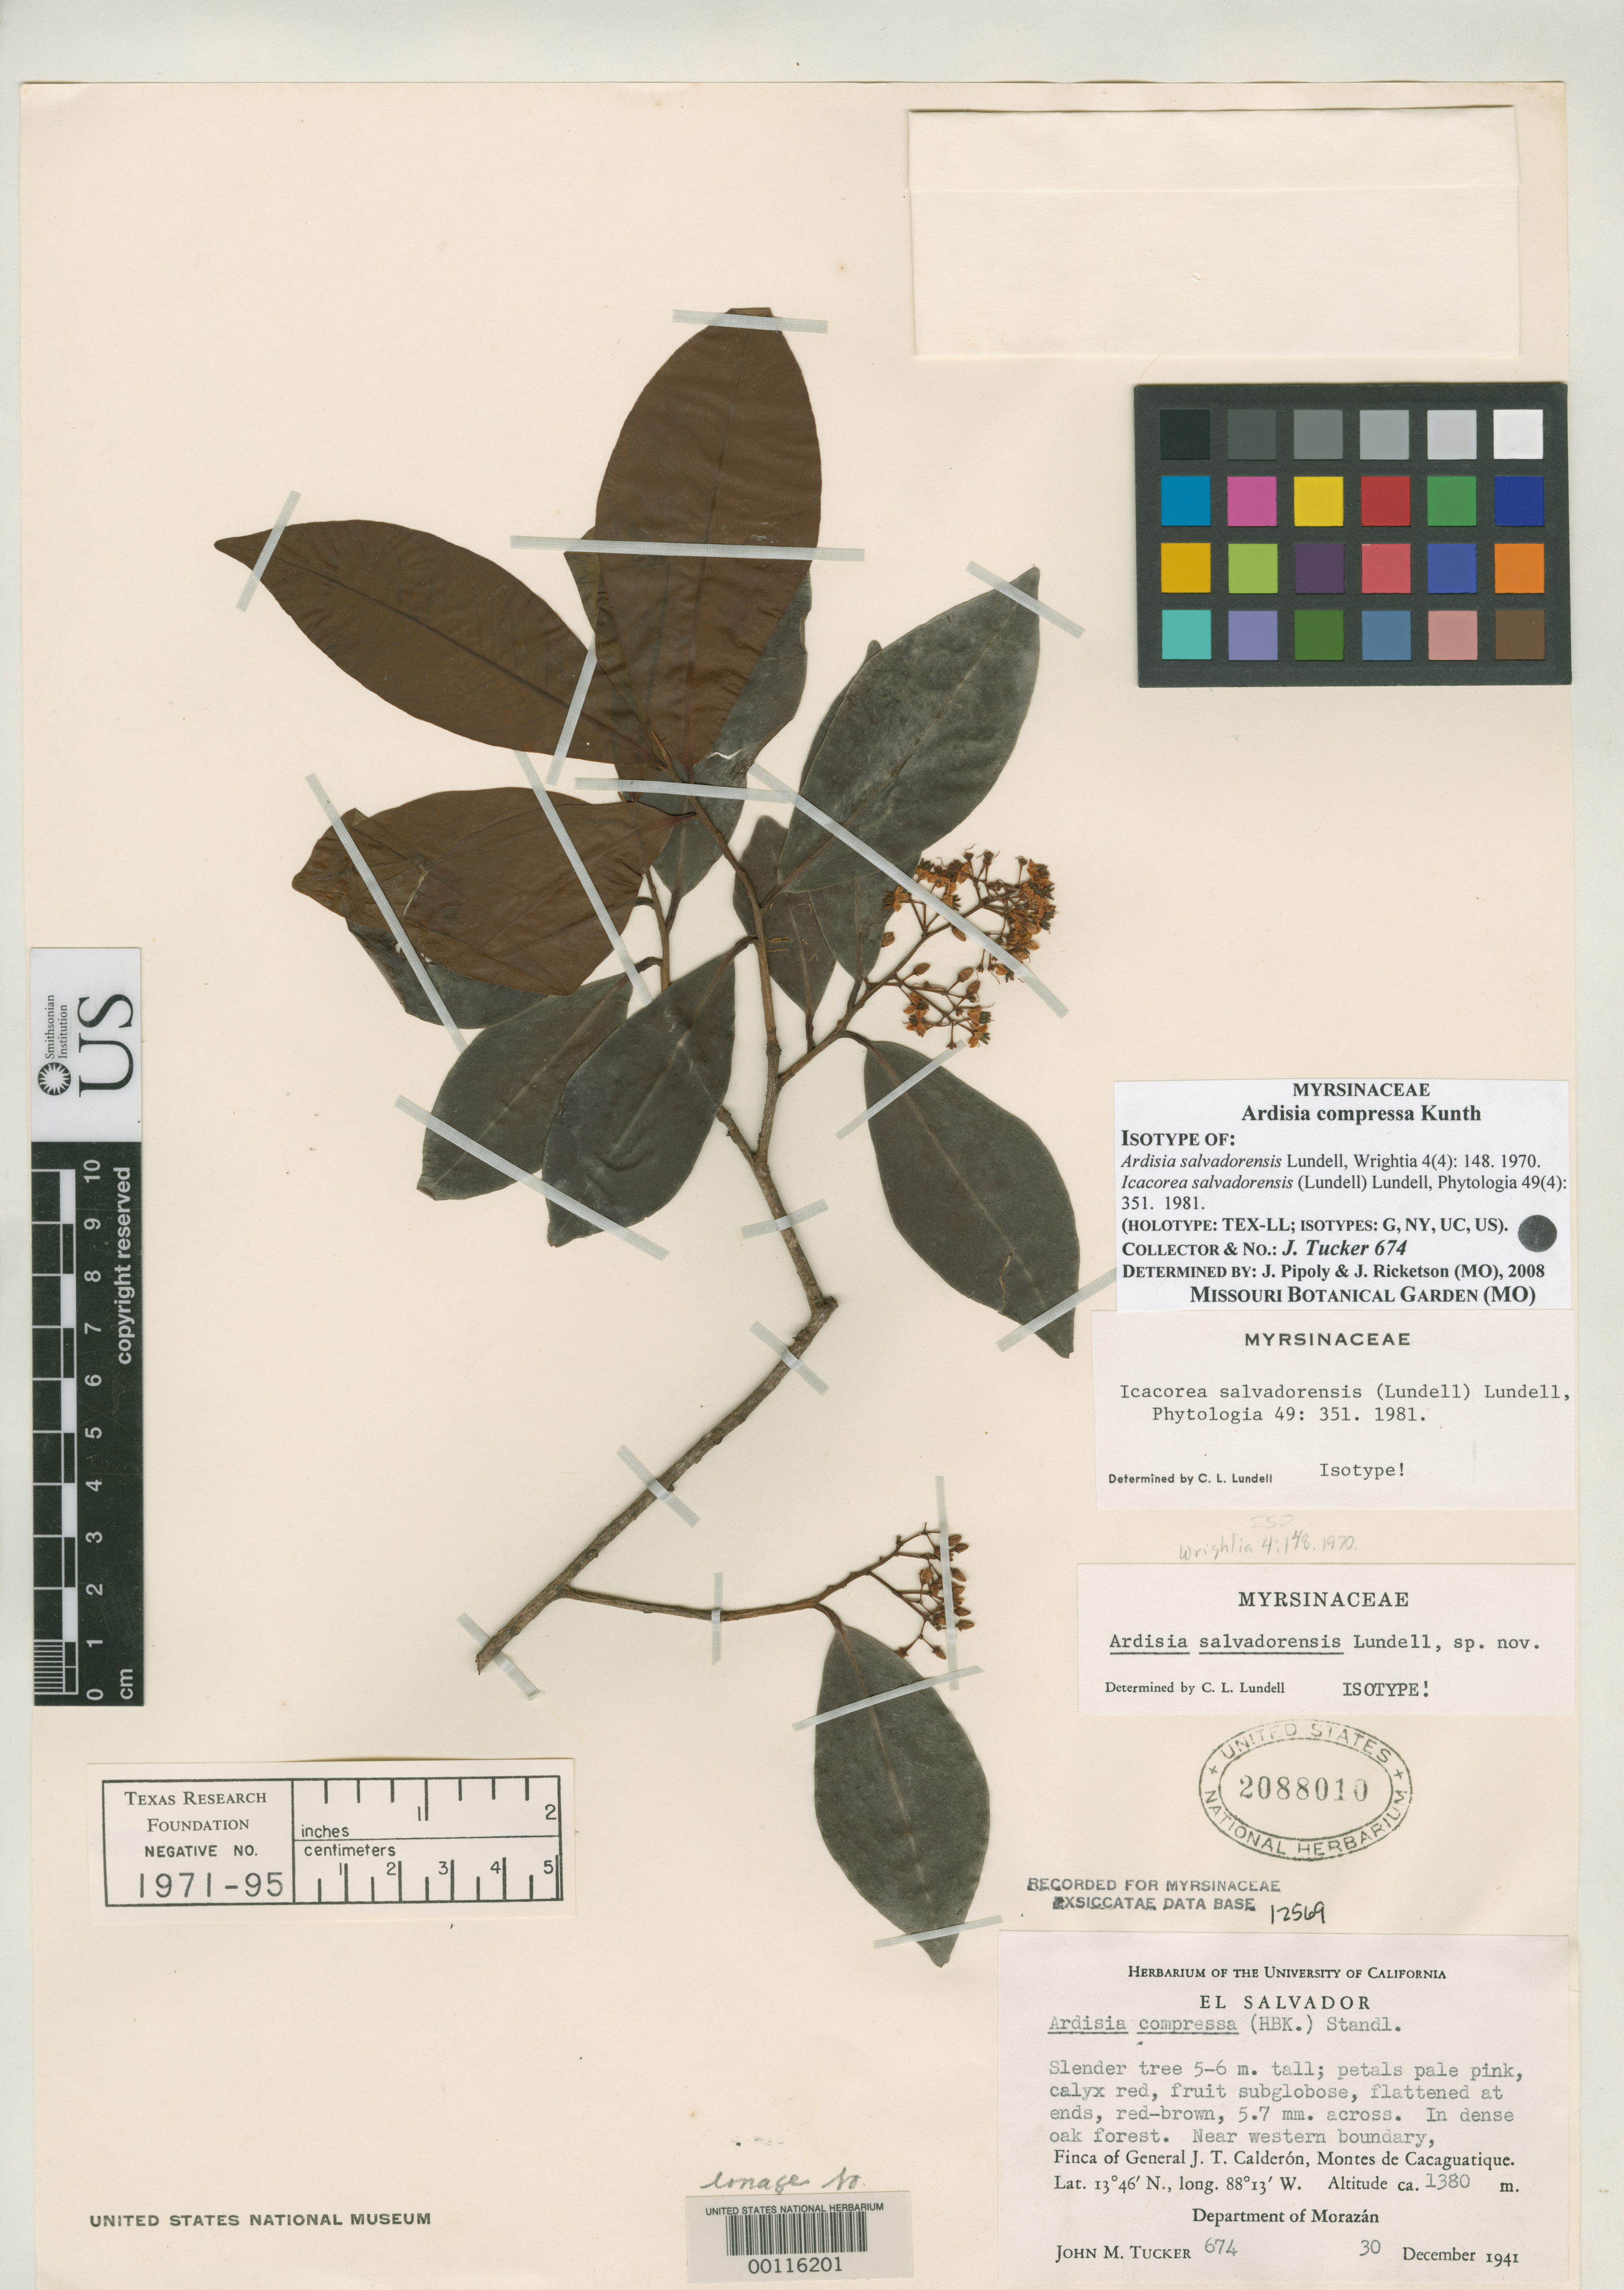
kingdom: Plantae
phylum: Tracheophyta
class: Magnoliopsida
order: Ericales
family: Primulaceae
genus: Ardisia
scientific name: Ardisia salvadorensis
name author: Lundell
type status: Isotype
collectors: J. M. Tucker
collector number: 674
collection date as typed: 30 Dec 1941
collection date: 1941-12-30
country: El Salvador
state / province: Morazán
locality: Finca of General J.T. Calderon, Montes Decacaguatique.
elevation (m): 1380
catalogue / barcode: US 2088010